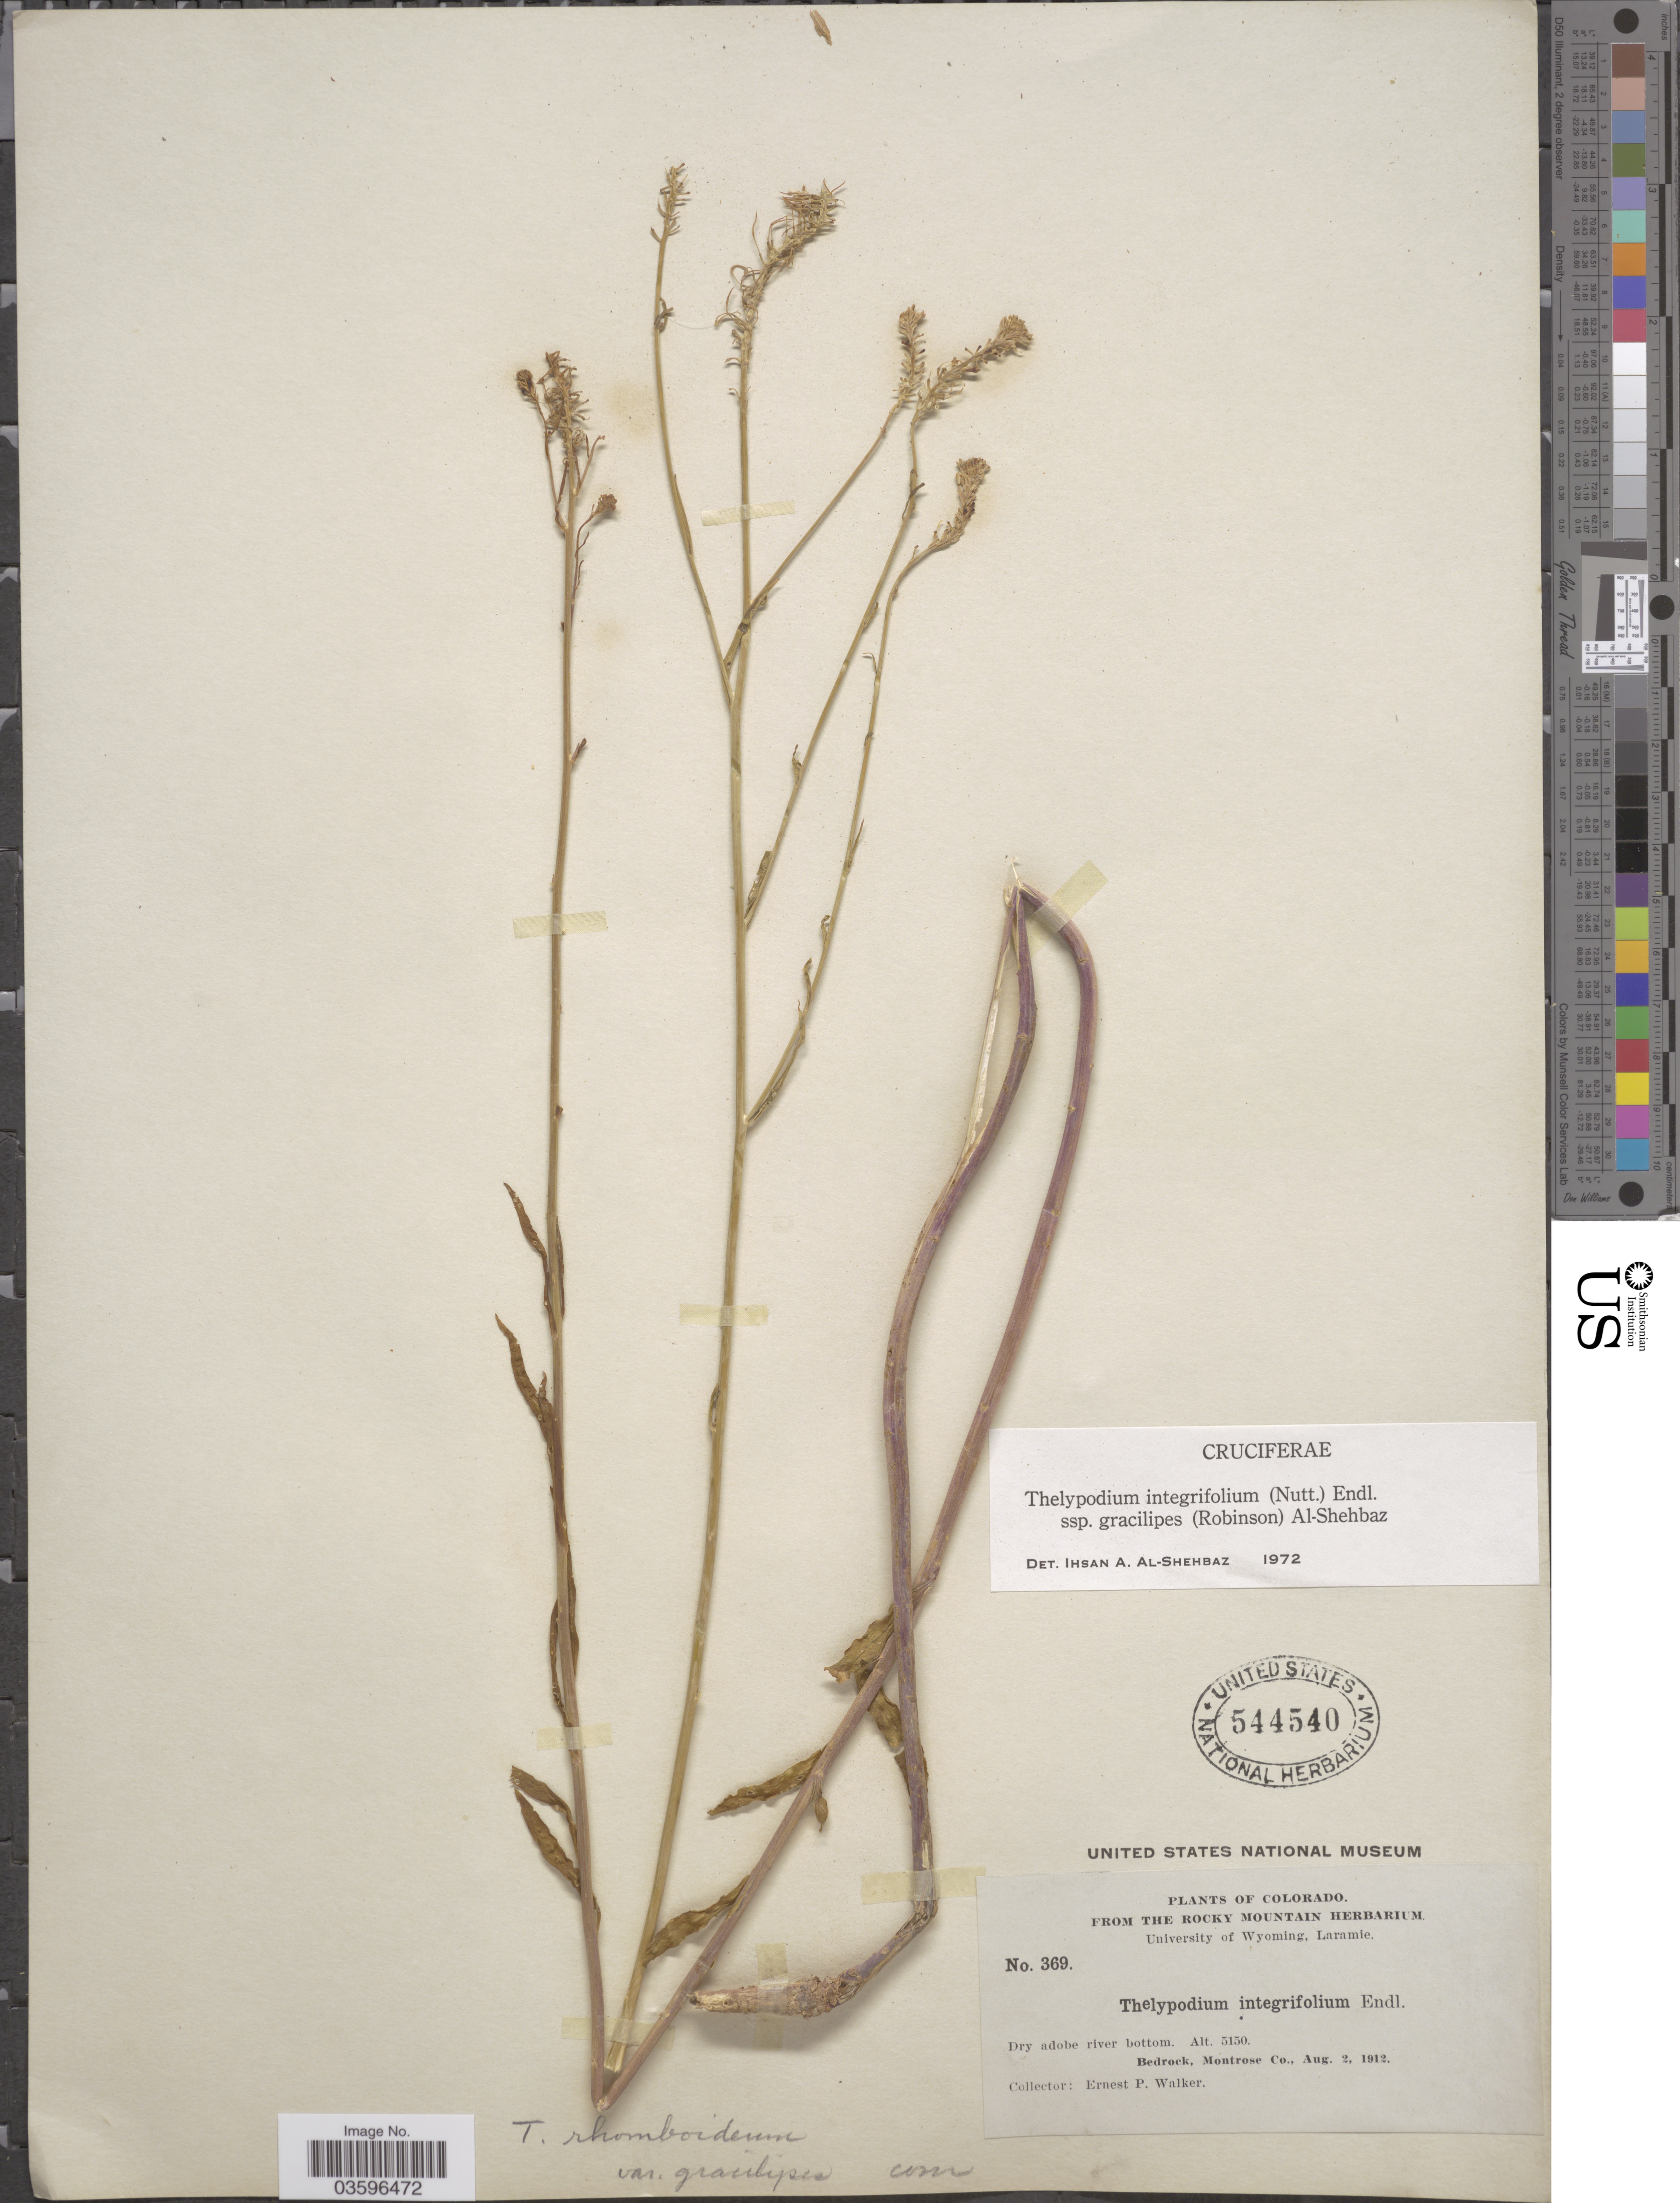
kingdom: Plantae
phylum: Tracheophyta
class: Magnoliopsida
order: Brassicales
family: Brassicaceae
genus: Thelypodium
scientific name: Thelypodium integrifolium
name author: (Nutt.) Endl.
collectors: E. P. Walker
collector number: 369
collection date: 1912-08-02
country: United States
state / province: Colorado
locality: Bedrock, Montrose Co.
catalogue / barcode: US 544540